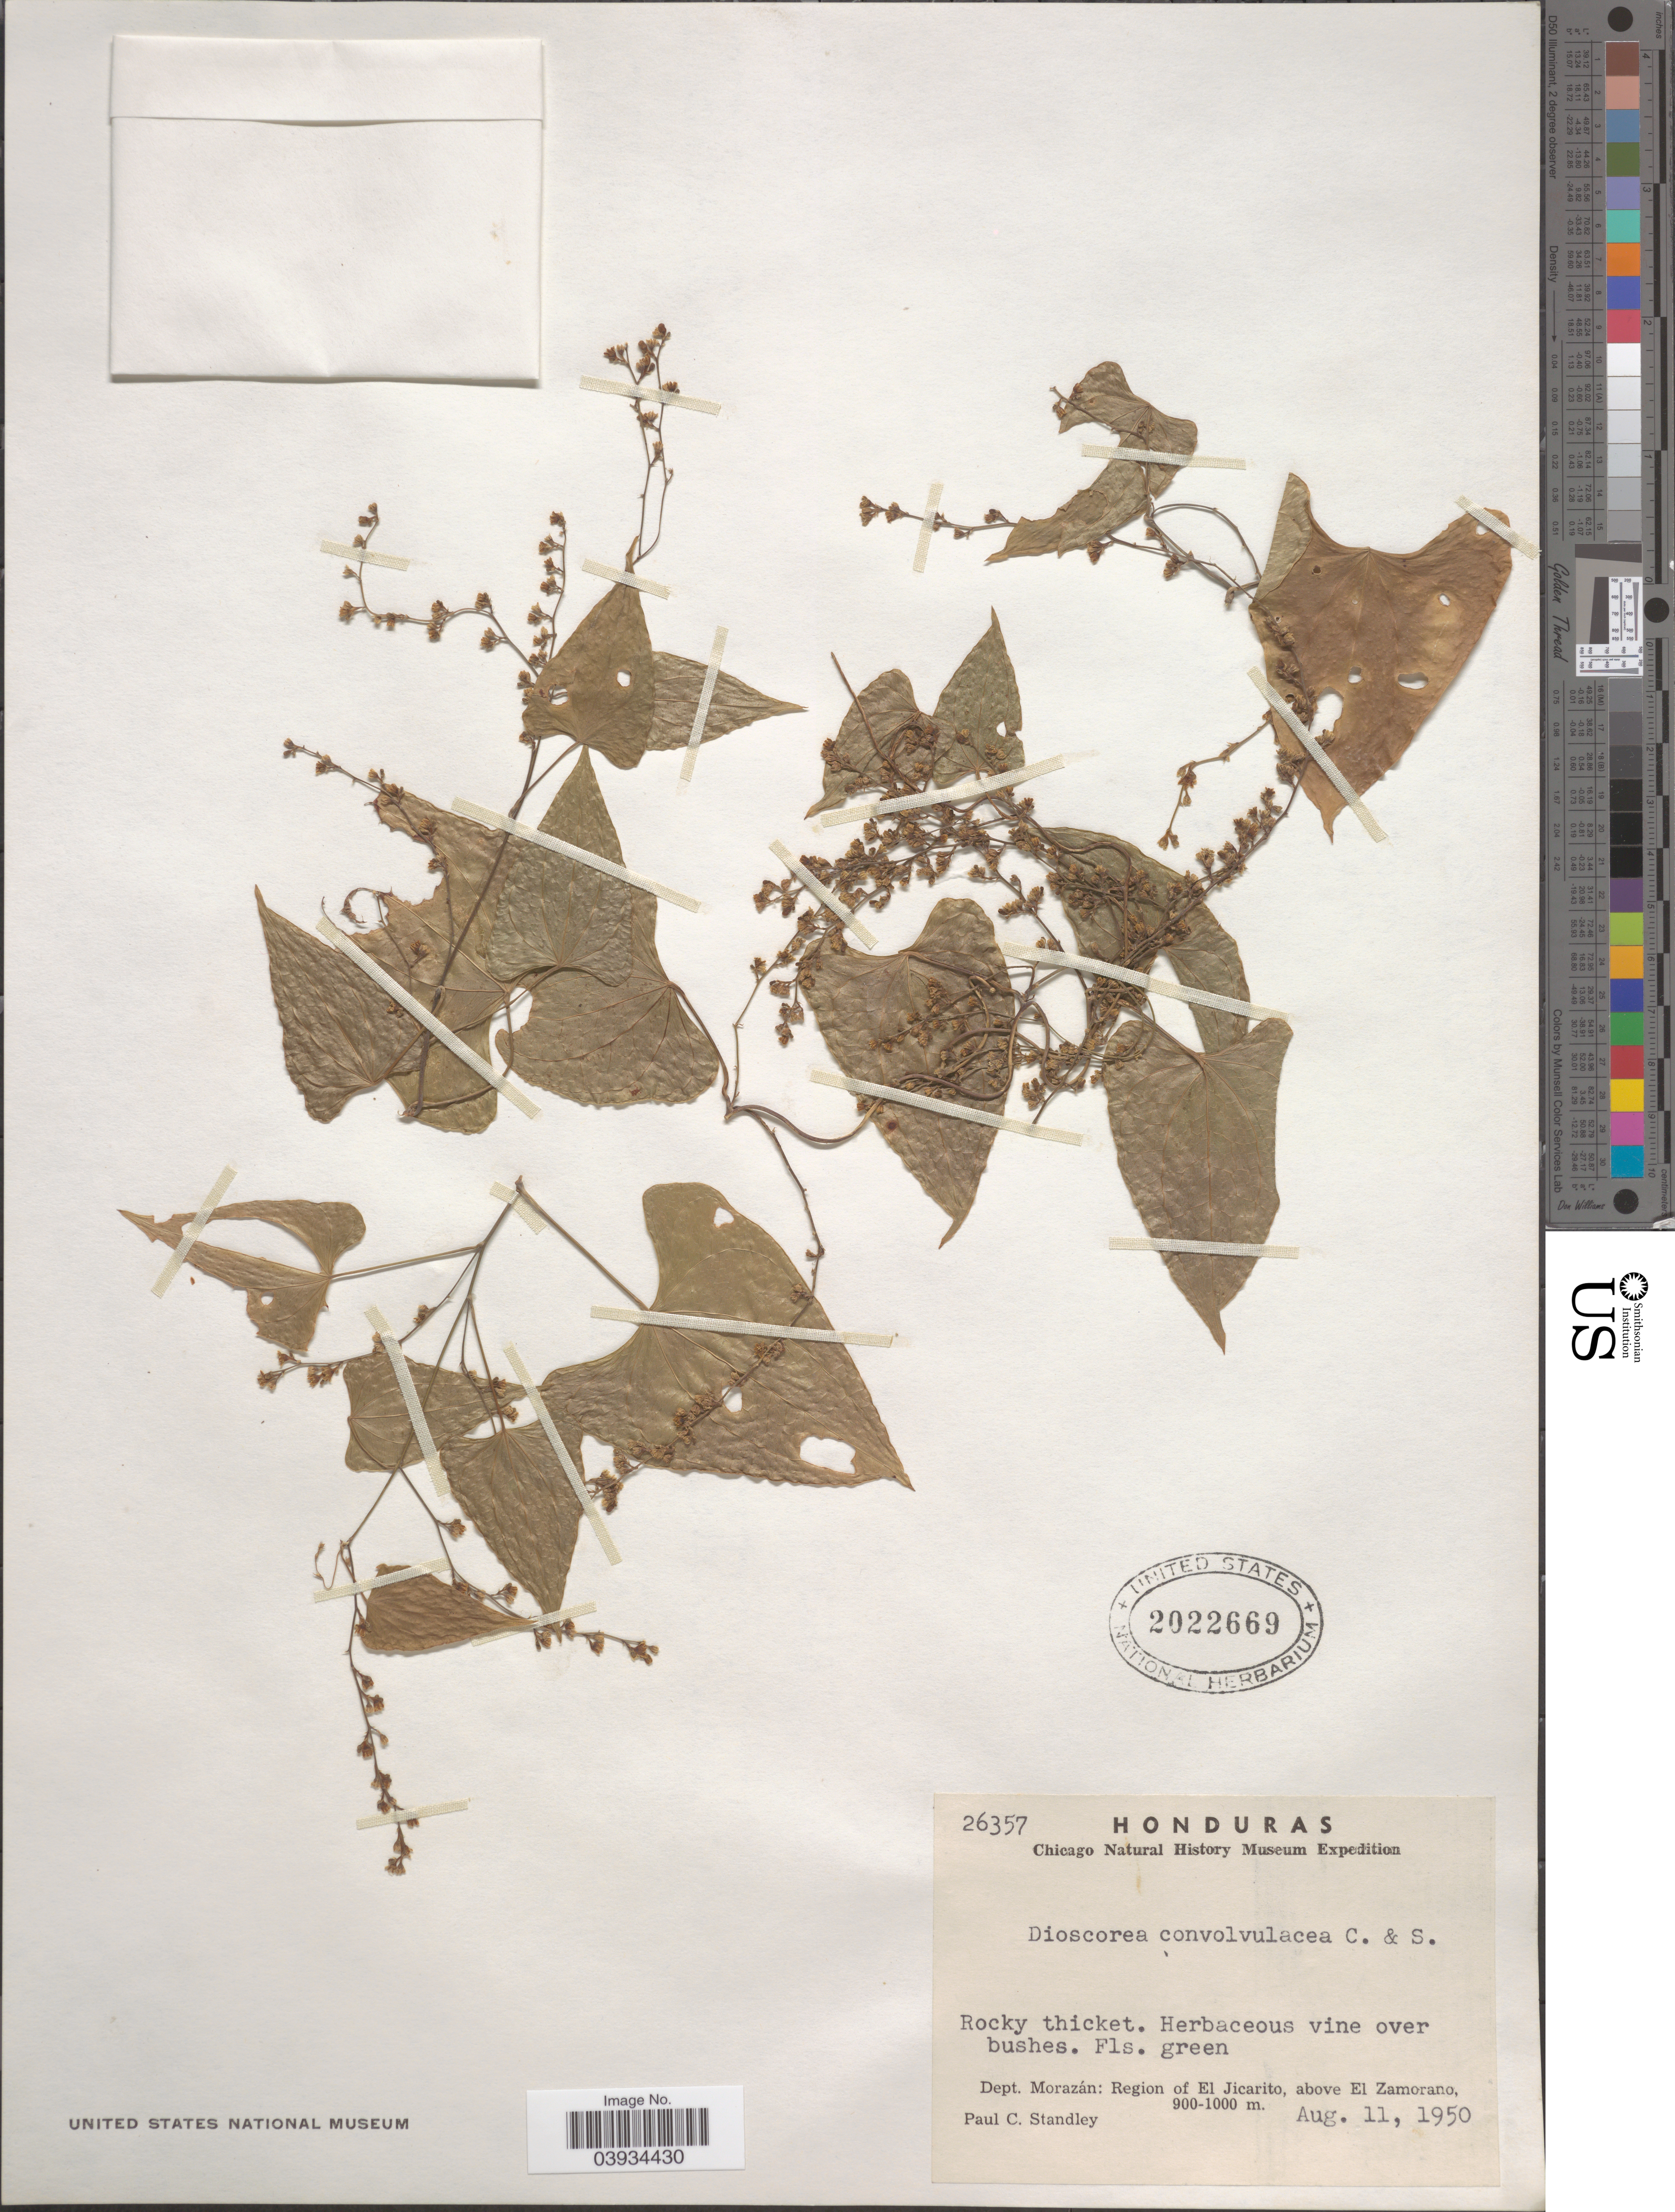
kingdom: Plantae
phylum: Tracheophyta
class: Liliopsida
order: Dioscoreales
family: Dioscoreaceae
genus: Dioscorea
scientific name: Dioscorea convolvulacea var. glabra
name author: (Hemsl.) Uline ex R. Knuth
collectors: P. C. Standley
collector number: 26357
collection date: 1950-08-11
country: Honduras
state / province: Fco. Morazán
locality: Dept. Morazán: Region of El Jicarito, above El Zamorano.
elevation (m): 900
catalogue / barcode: US 2022669